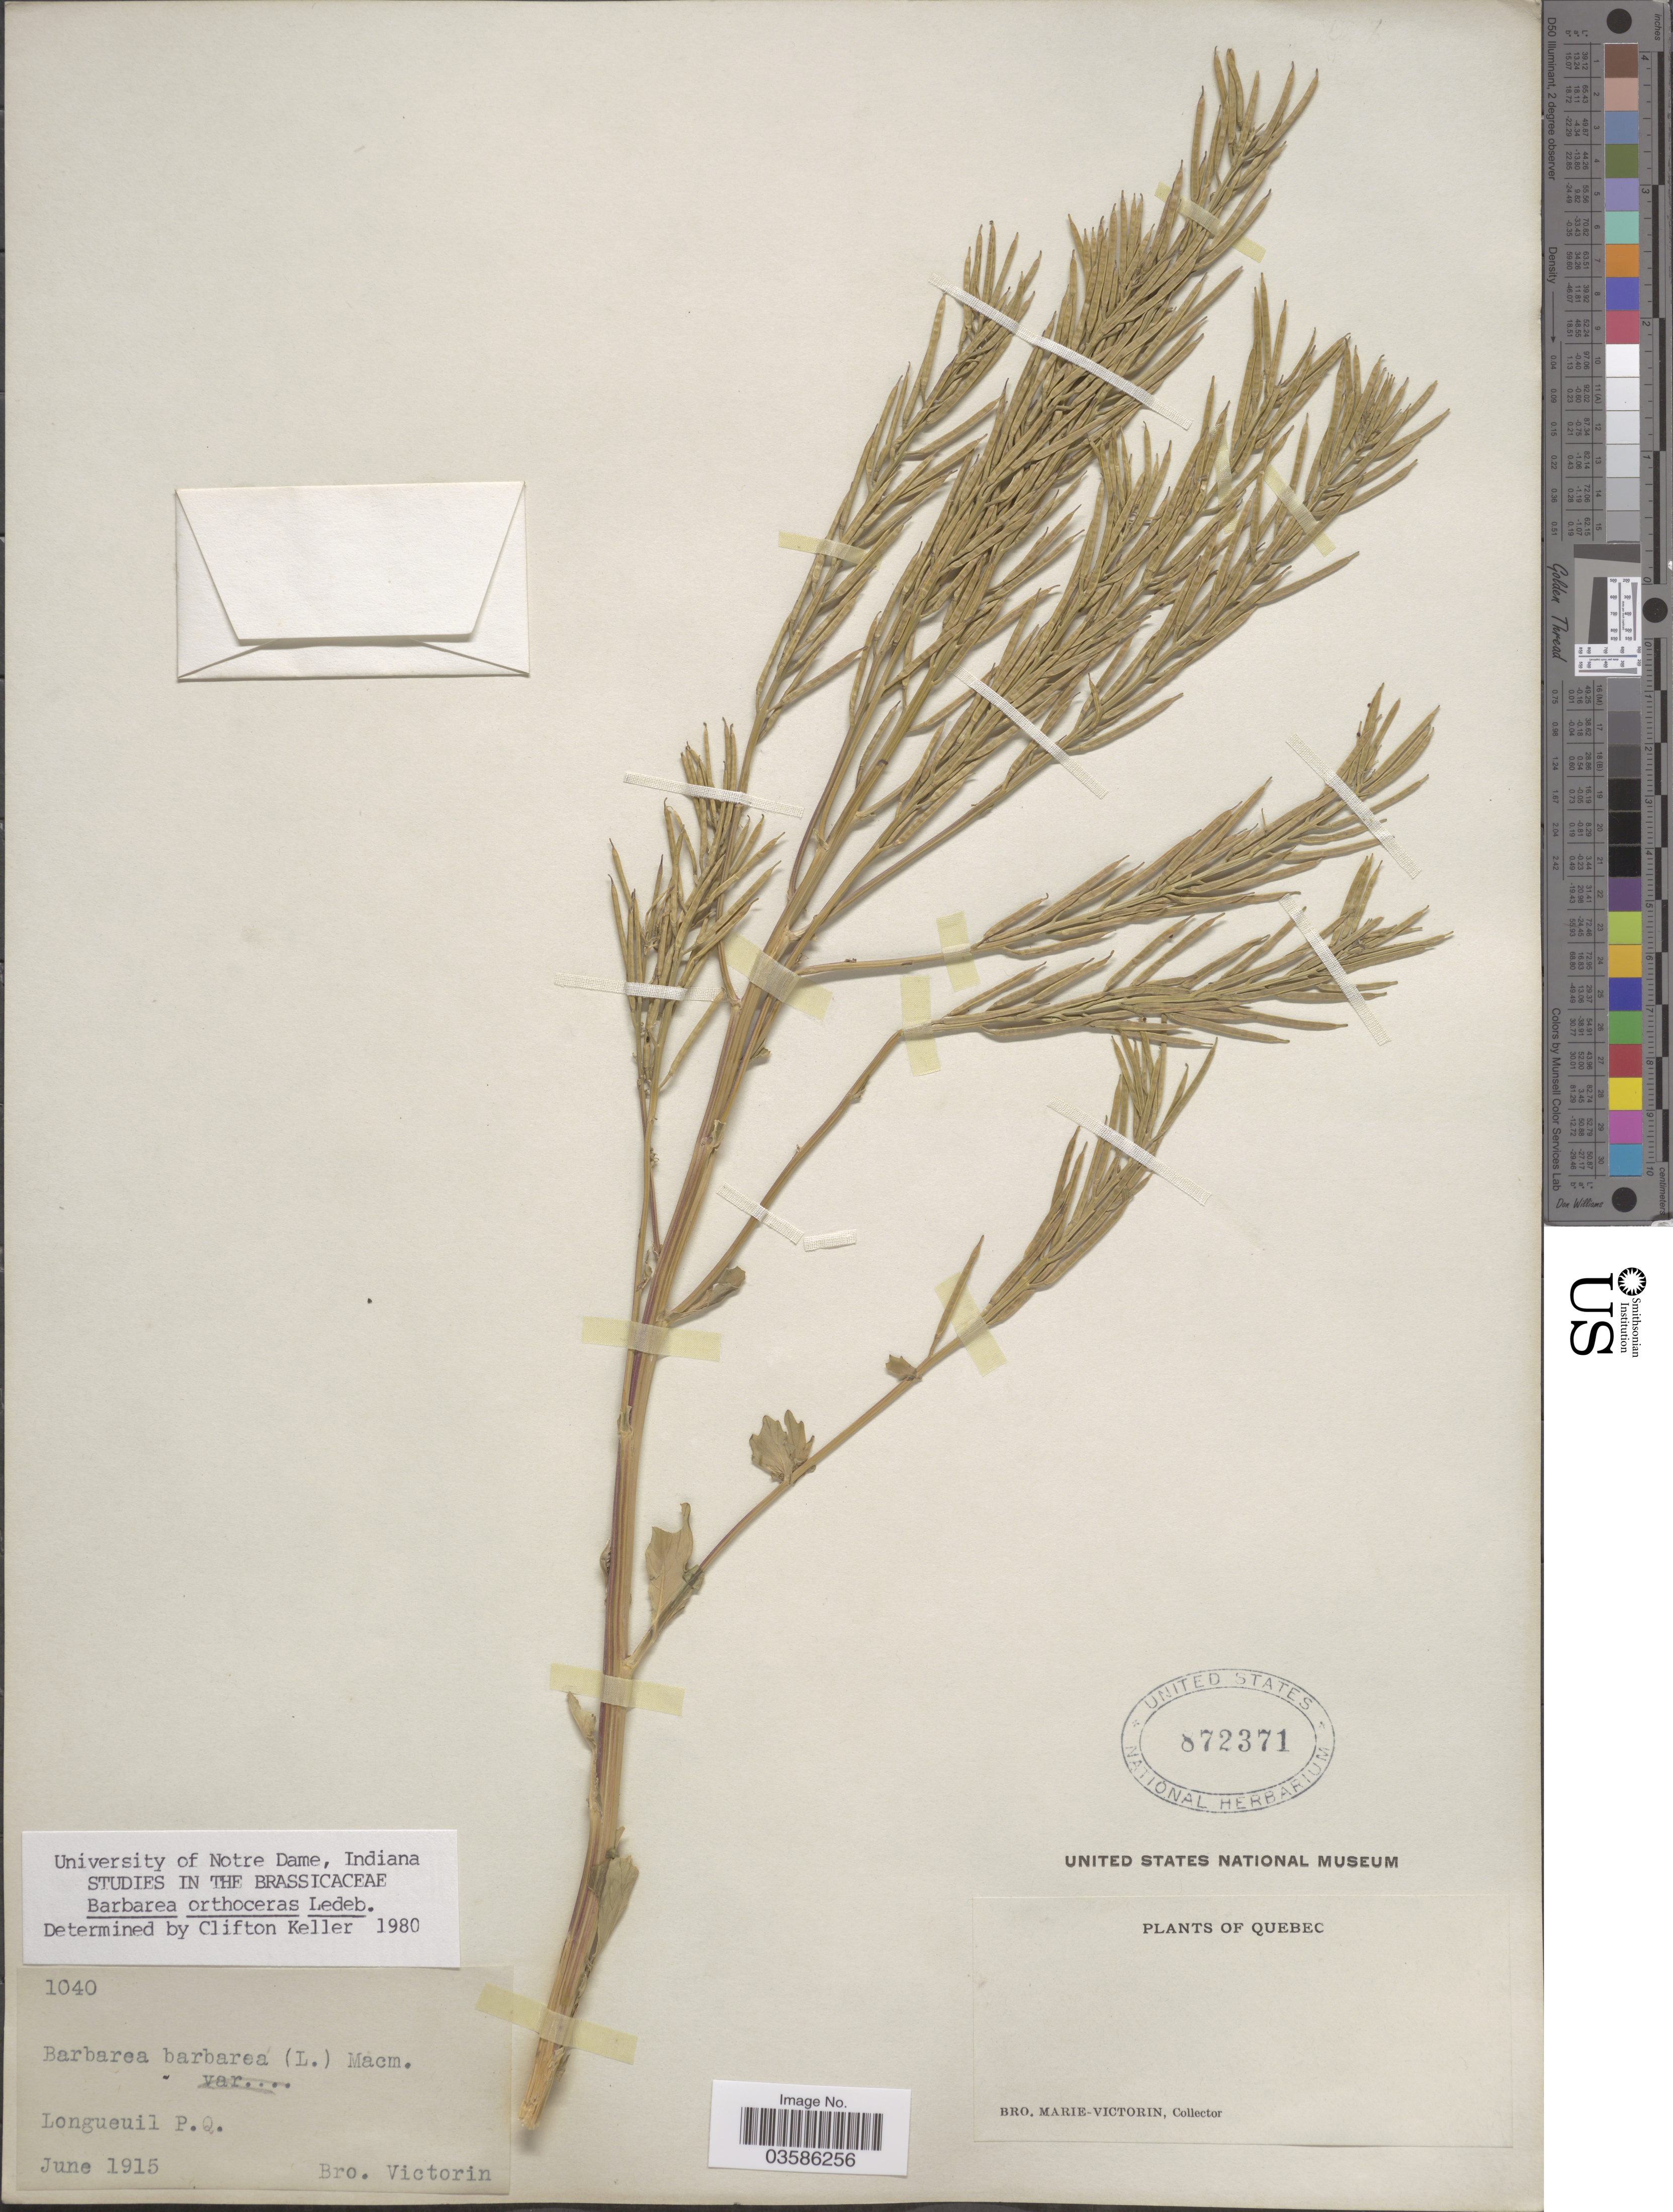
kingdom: Plantae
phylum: Tracheophyta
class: Magnoliopsida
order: Brassicales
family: Brassicaceae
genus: Barbarea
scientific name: Barbarea orthoceras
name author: Ledeb.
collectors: Fr. Marie-Victorin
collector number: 1040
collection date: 1915-06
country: Canada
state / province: Quebec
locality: Longueuil P. Q.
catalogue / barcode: US 872371